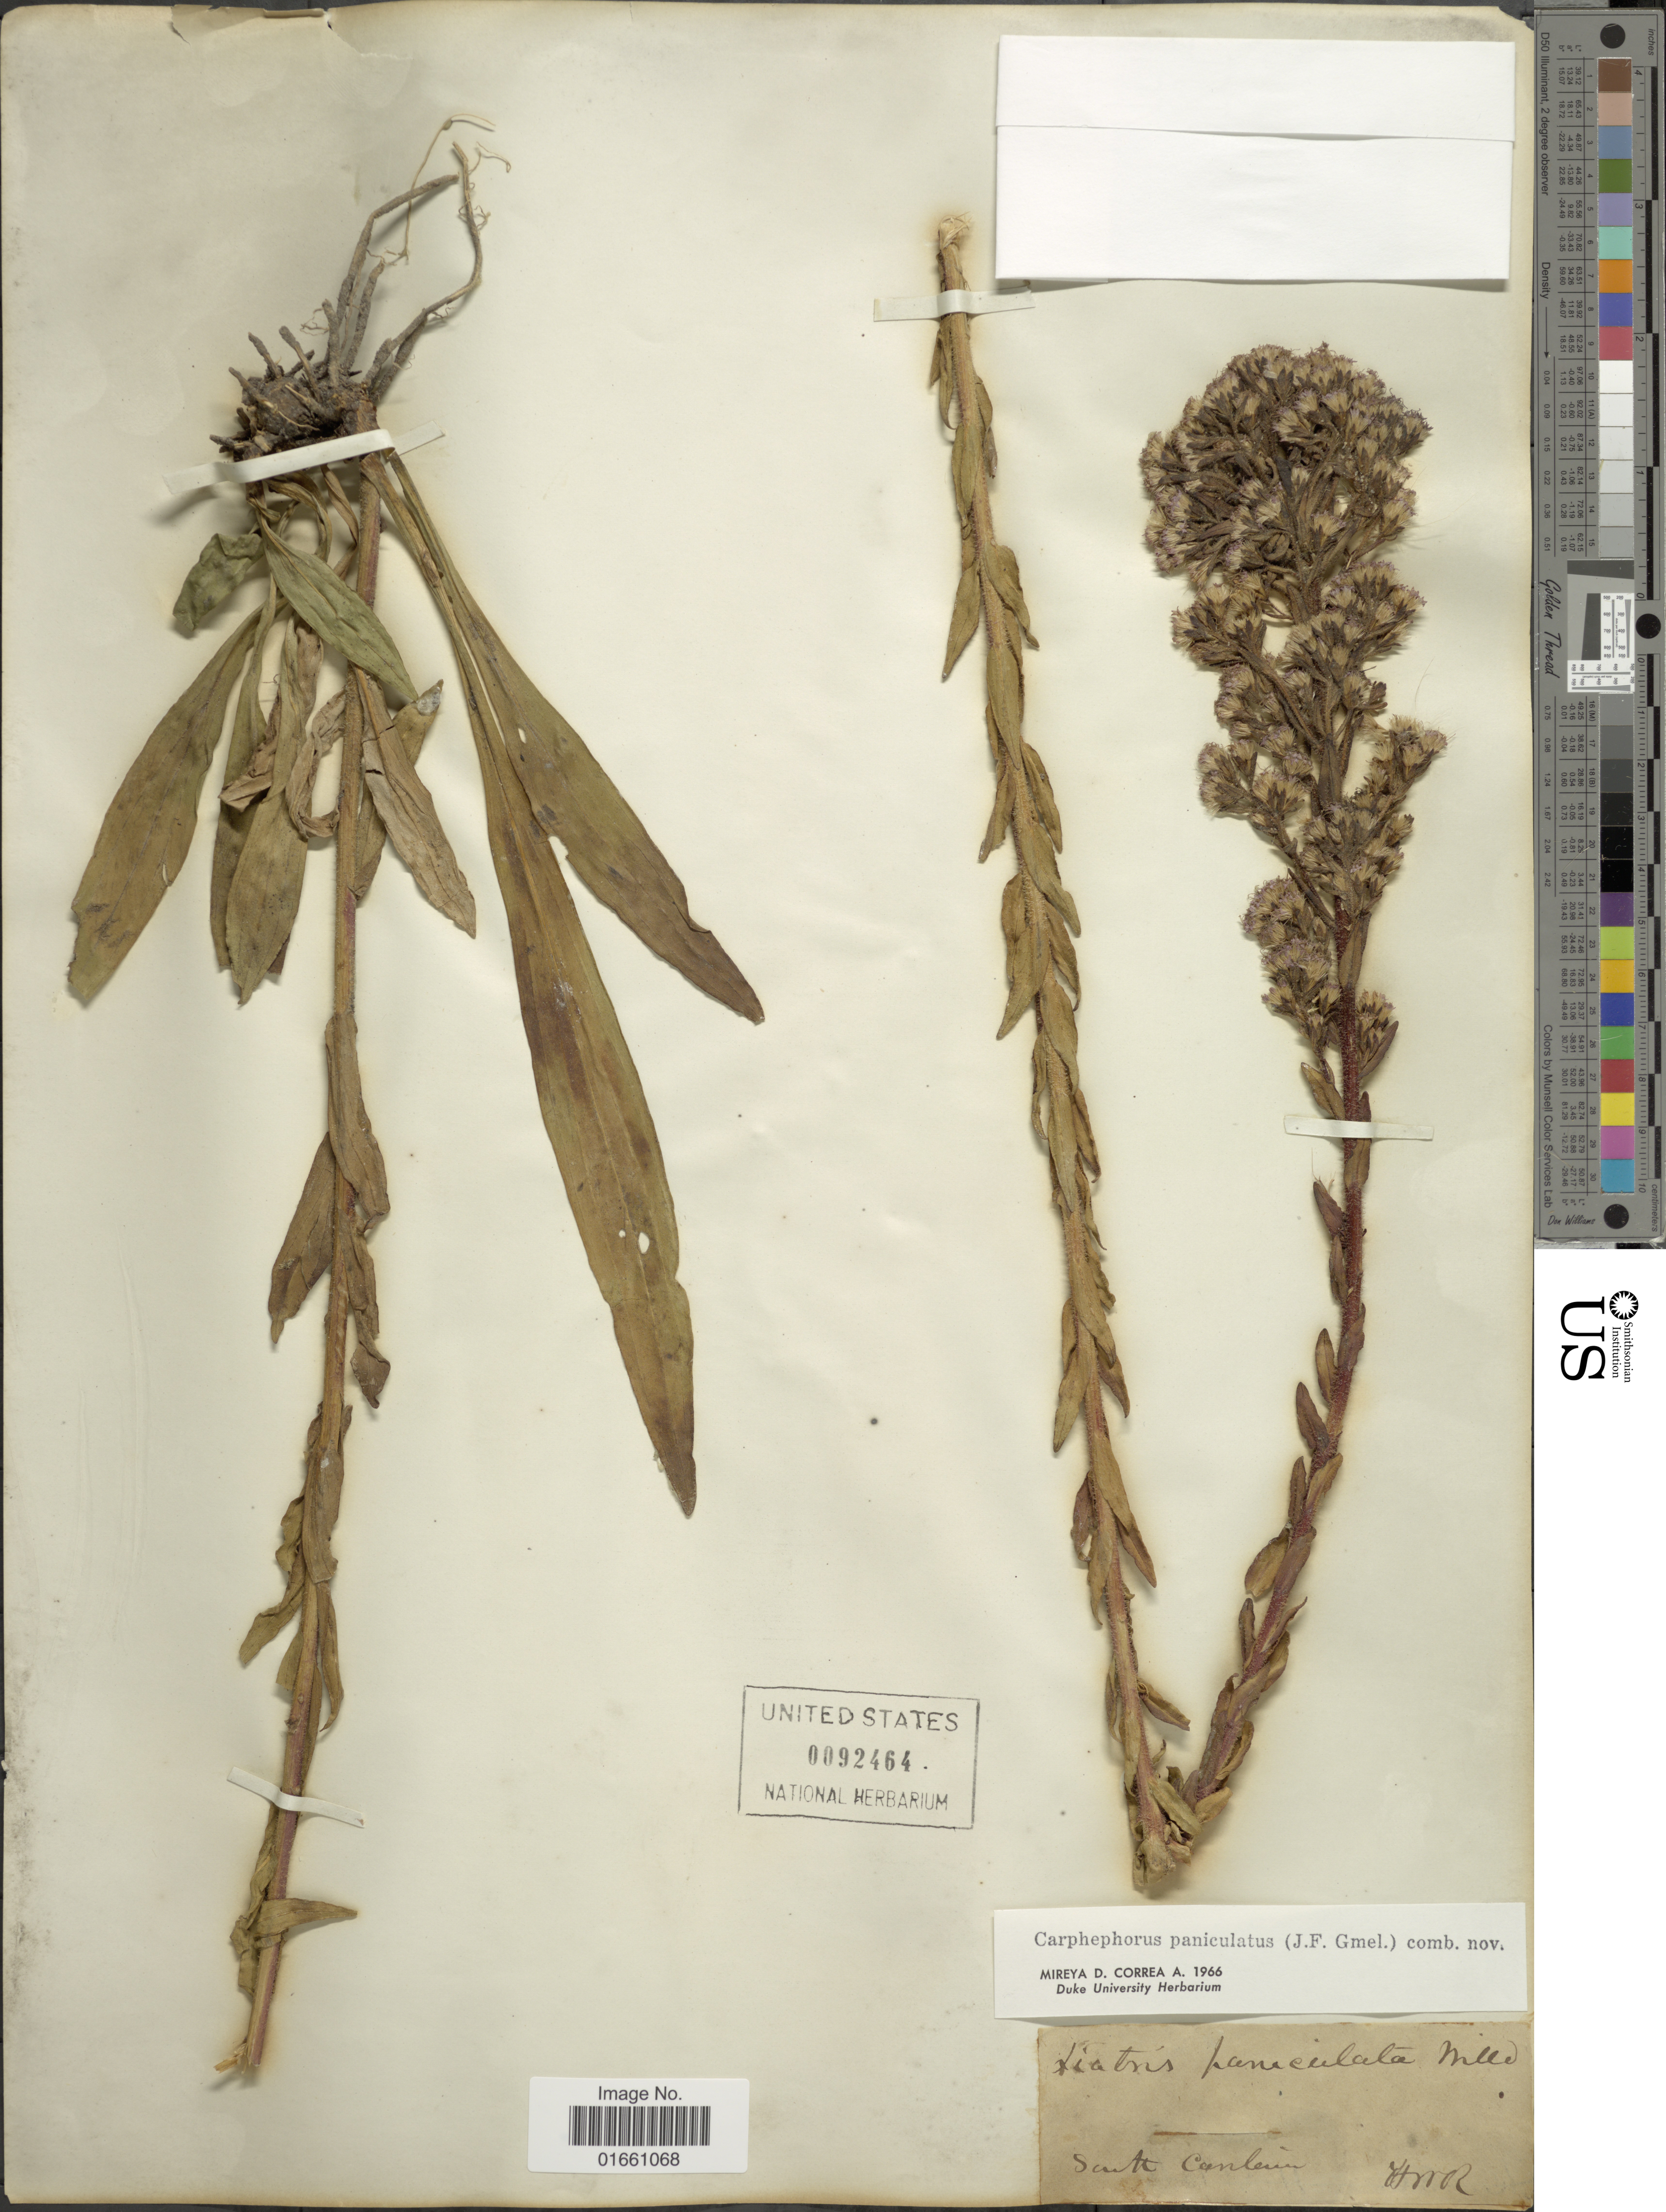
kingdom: Plantae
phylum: Tracheophyta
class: Magnoliopsida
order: Asterales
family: Asteraceae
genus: Trilisa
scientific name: Trilisa paniculata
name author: (J.F. Gmel.) Cass.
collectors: HMR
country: United States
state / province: South Carolina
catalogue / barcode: US 92464